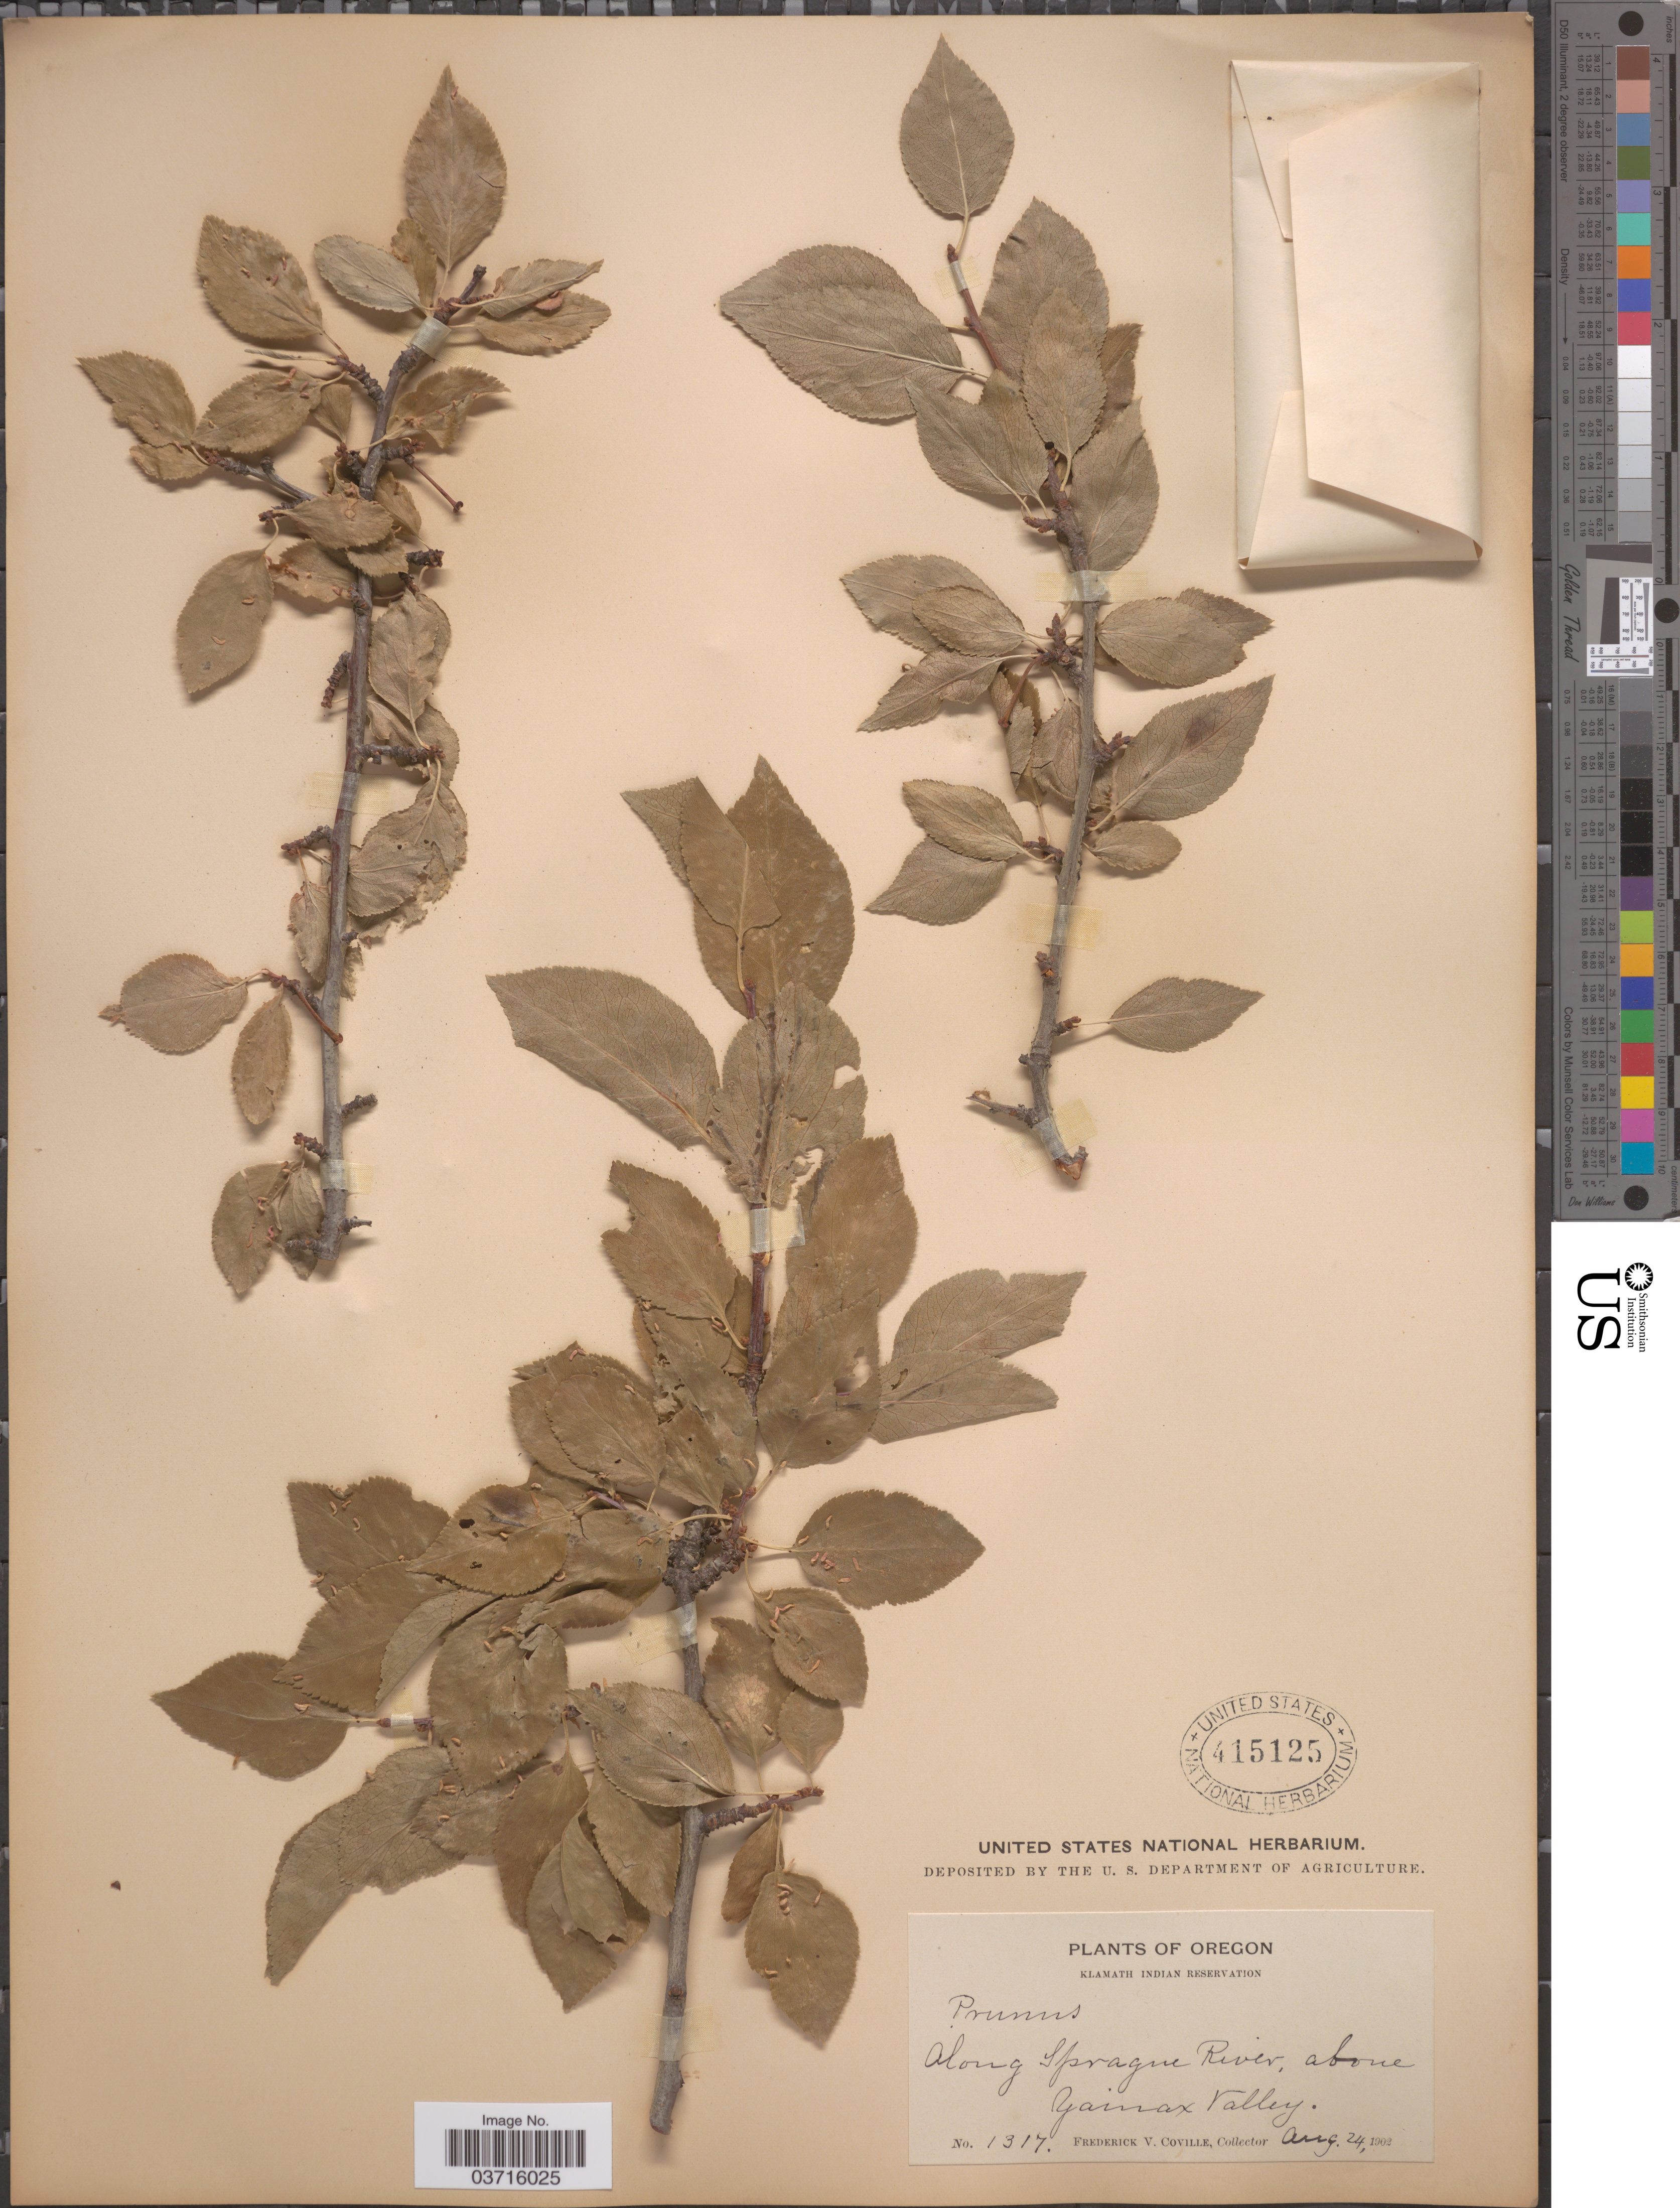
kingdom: Plantae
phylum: Tracheophyta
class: Magnoliopsida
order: Rosales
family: Rosaceae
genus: Prunus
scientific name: Prunus oregana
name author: Greene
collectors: F. V. Coville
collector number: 1317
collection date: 1902-08-24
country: United States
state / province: Oregon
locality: Klamath Indian Reservation. Along Sprague River, above Yainax Valley.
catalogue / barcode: US 415125